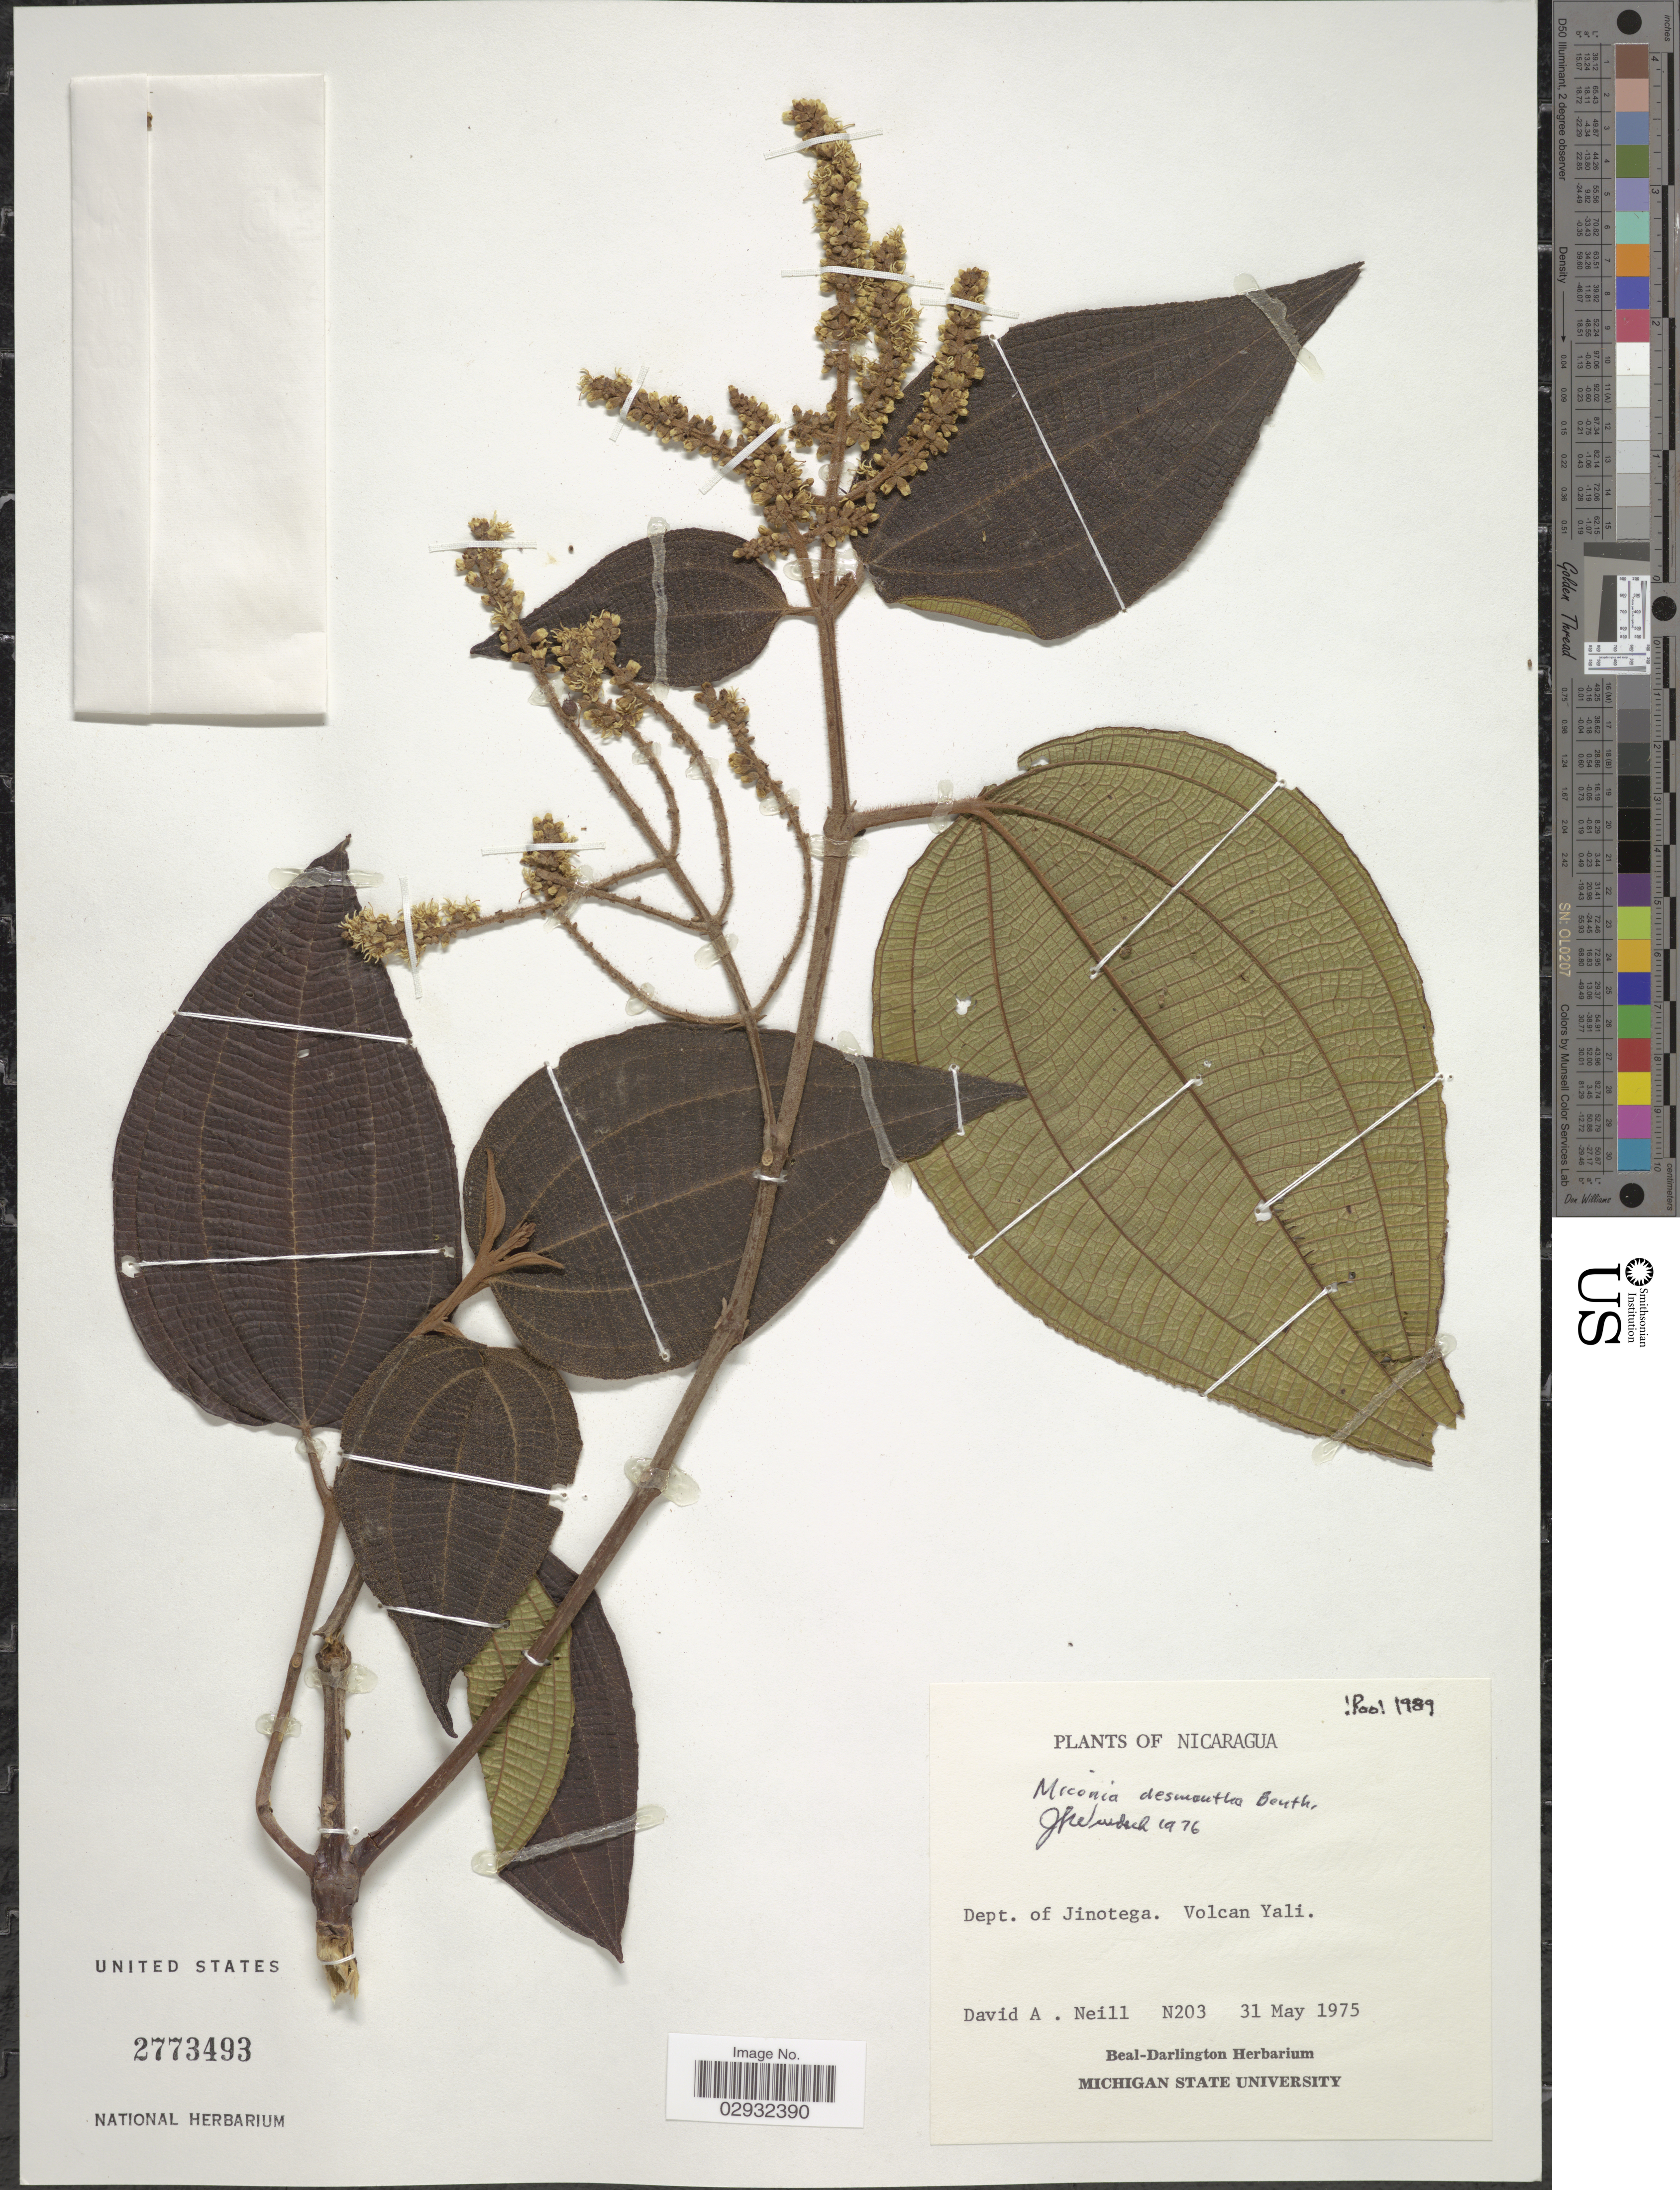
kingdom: Plantae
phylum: Tracheophyta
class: Magnoliopsida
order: Myrtales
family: Melastomataceae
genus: Miconia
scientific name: Miconia desmantha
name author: Benth.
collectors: D. A. Neill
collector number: N203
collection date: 1975-05-31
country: Nicaragua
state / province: Jinotega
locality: Dept. of Jinotega. Volcan Yali.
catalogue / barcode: US 2773493